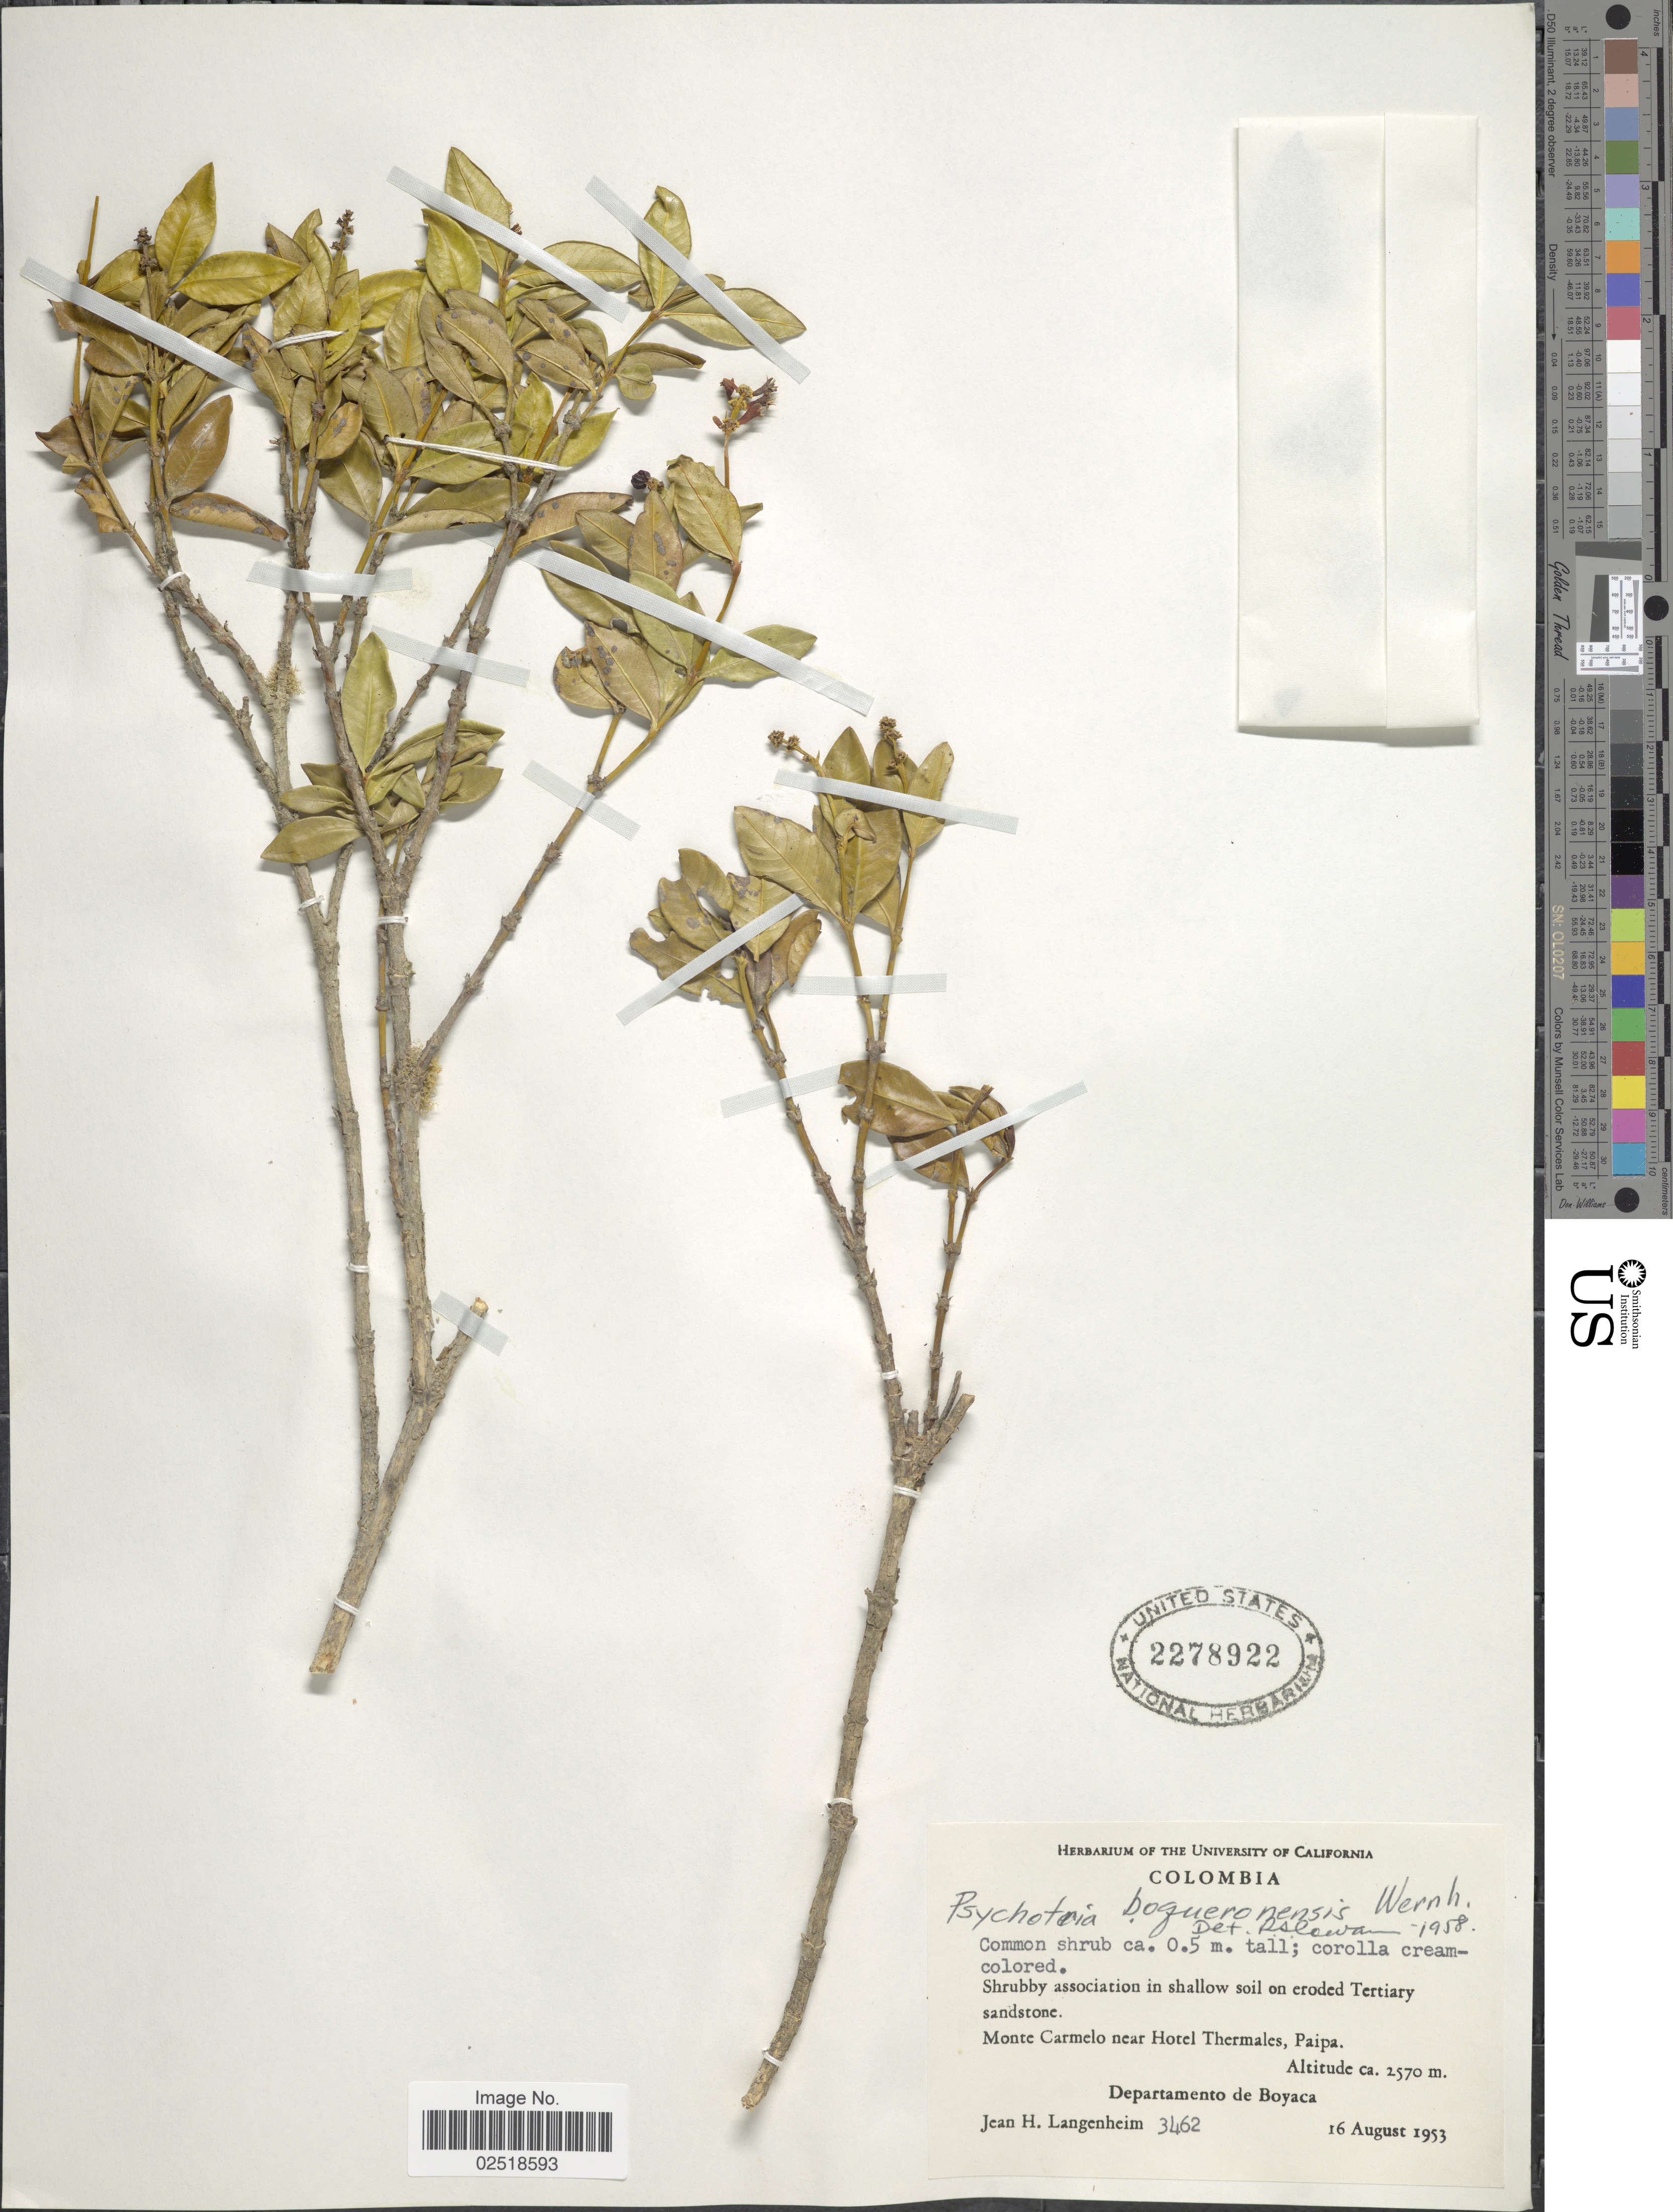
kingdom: Plantae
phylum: Tracheophyta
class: Magnoliopsida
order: Gentianales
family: Rubiaceae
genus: Psychotria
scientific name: Psychotria boqueronensis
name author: Wernham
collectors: J. H. Langenheim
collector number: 3462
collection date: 1953-08-16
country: Colombia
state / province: Boyacá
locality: Monte Carmelo near Hotel Thermales, Paipa, Departamento de Boyaca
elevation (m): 2570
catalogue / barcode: US 2278922